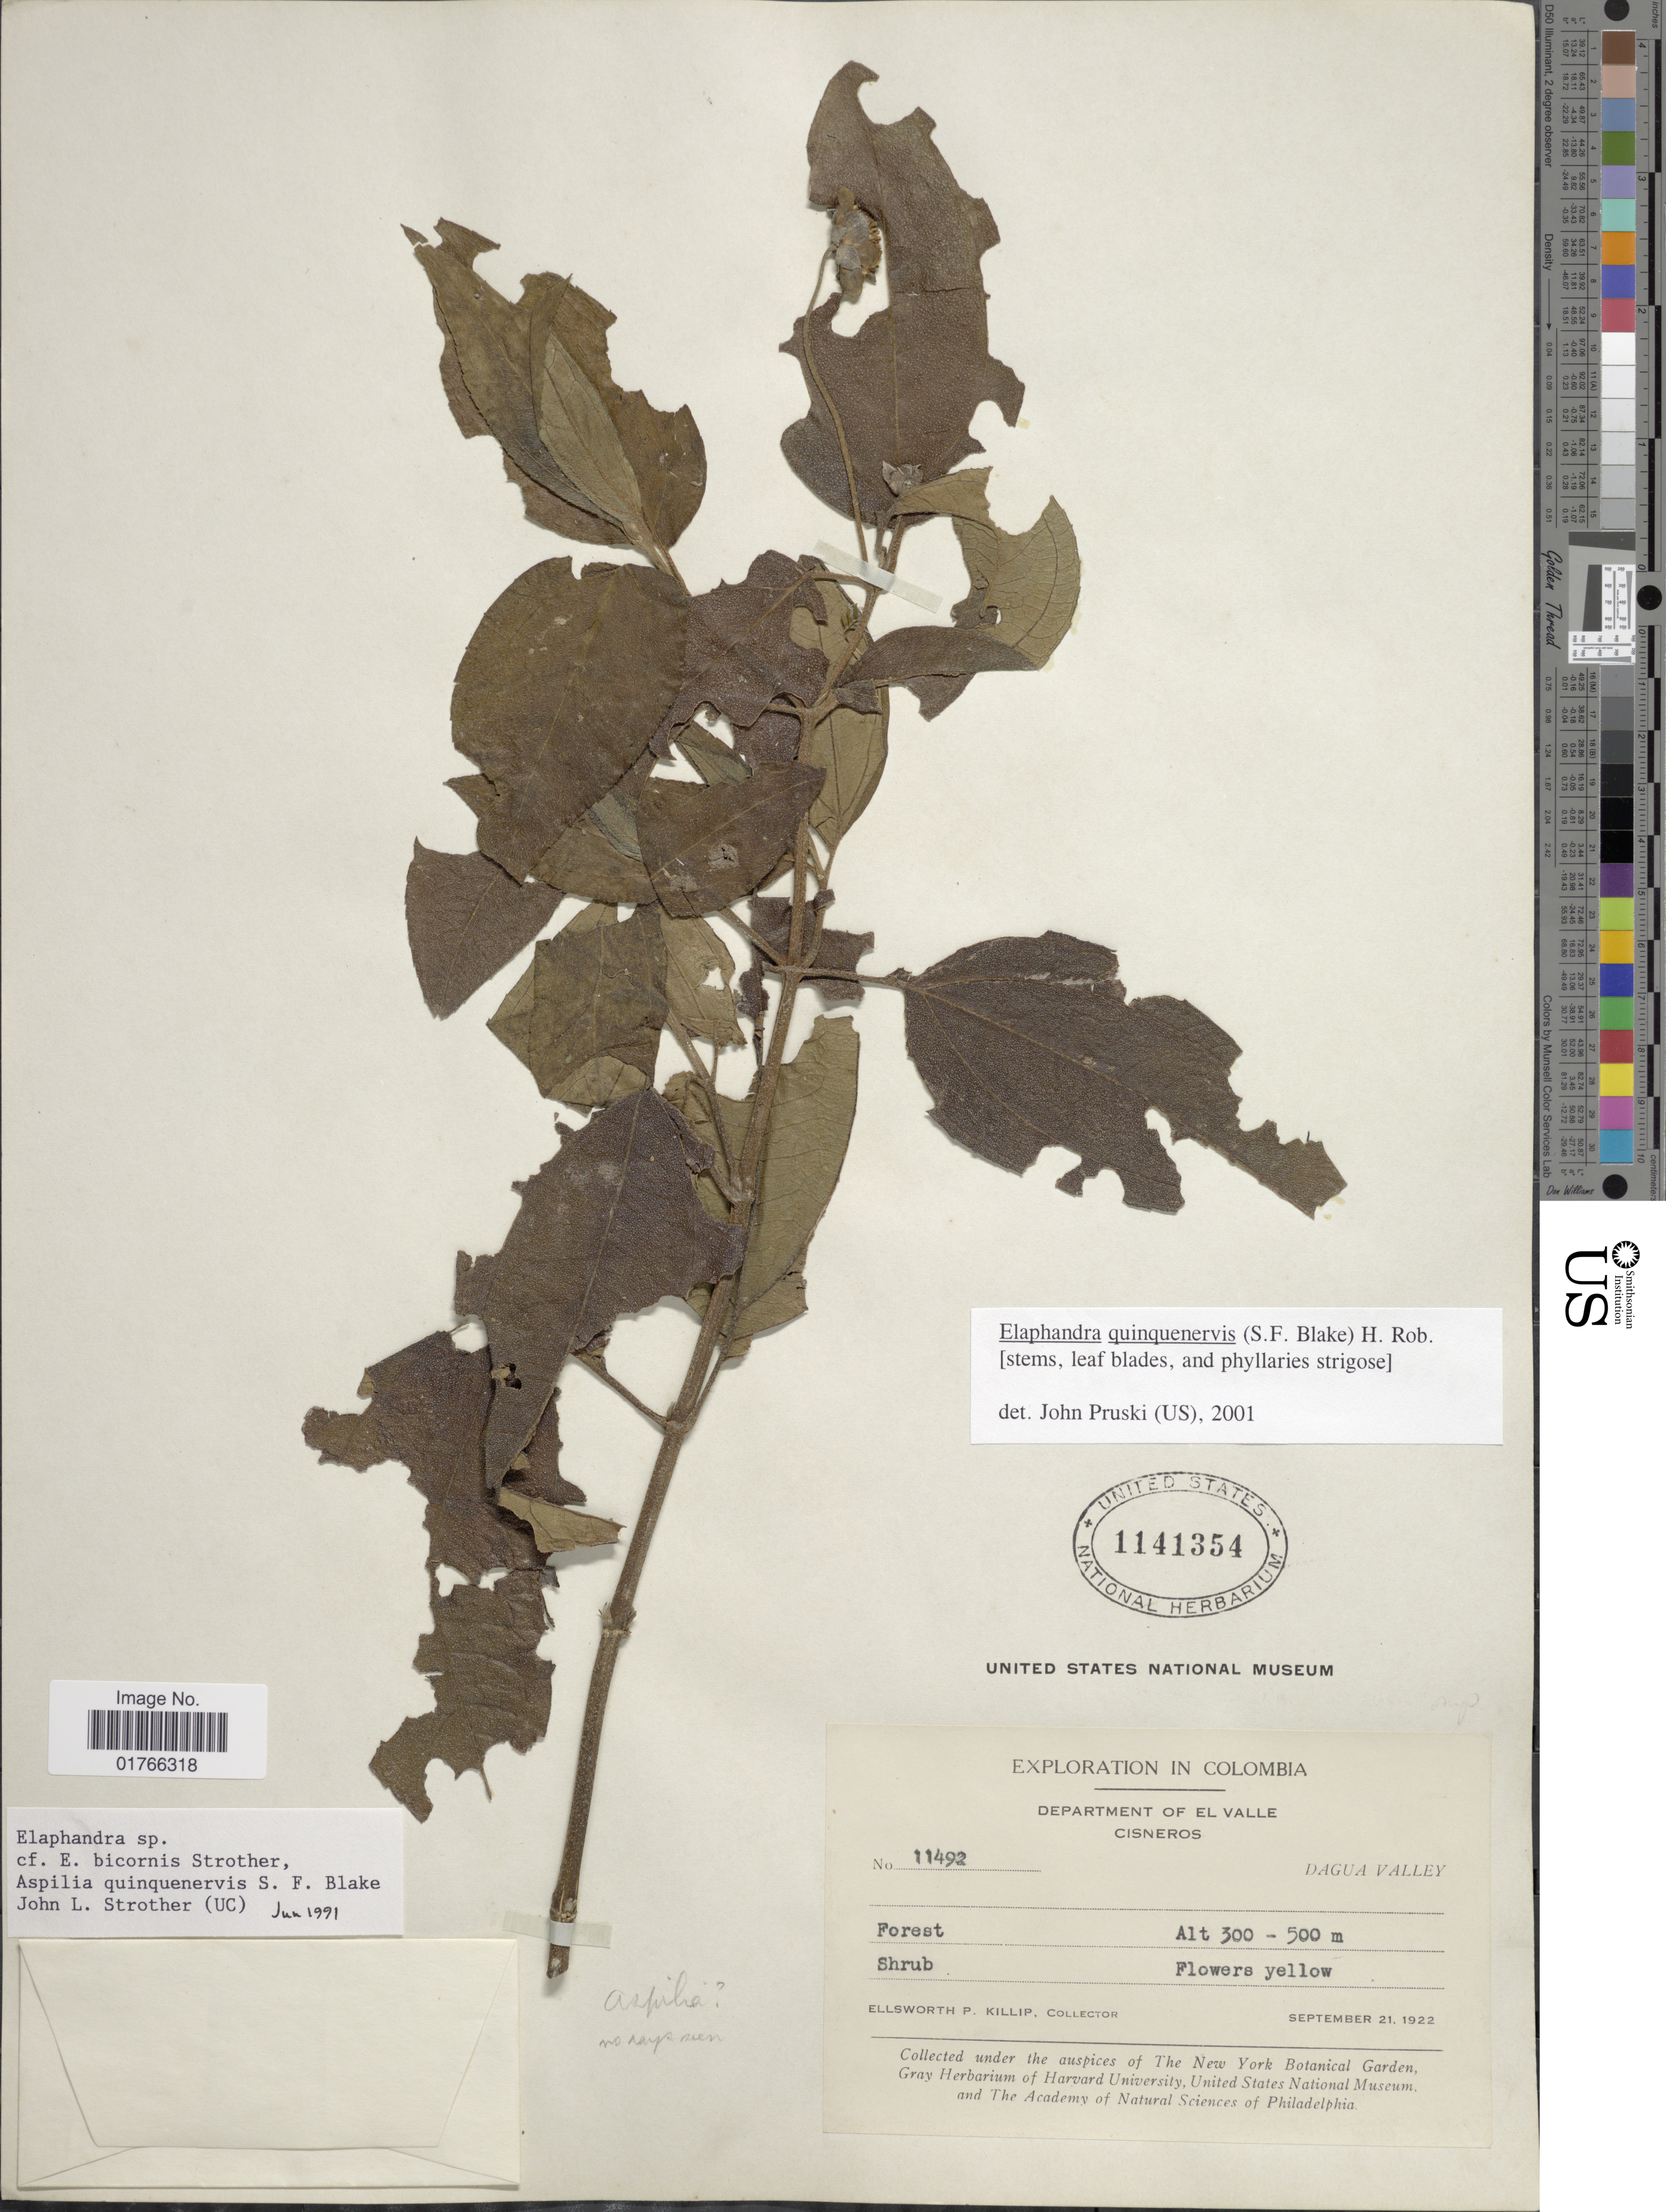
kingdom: Plantae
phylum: Tracheophyta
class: Magnoliopsida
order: Asterales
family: Asteraceae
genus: Elaphandra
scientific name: Elaphandra quinquenervis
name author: (S.F. Blake) H. Rob.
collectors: E. P. Killip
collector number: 11492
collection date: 1922-09-21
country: Colombia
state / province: Valle del Cauca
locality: Cisneros, Dagua Valley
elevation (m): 300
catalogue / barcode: US 1141354